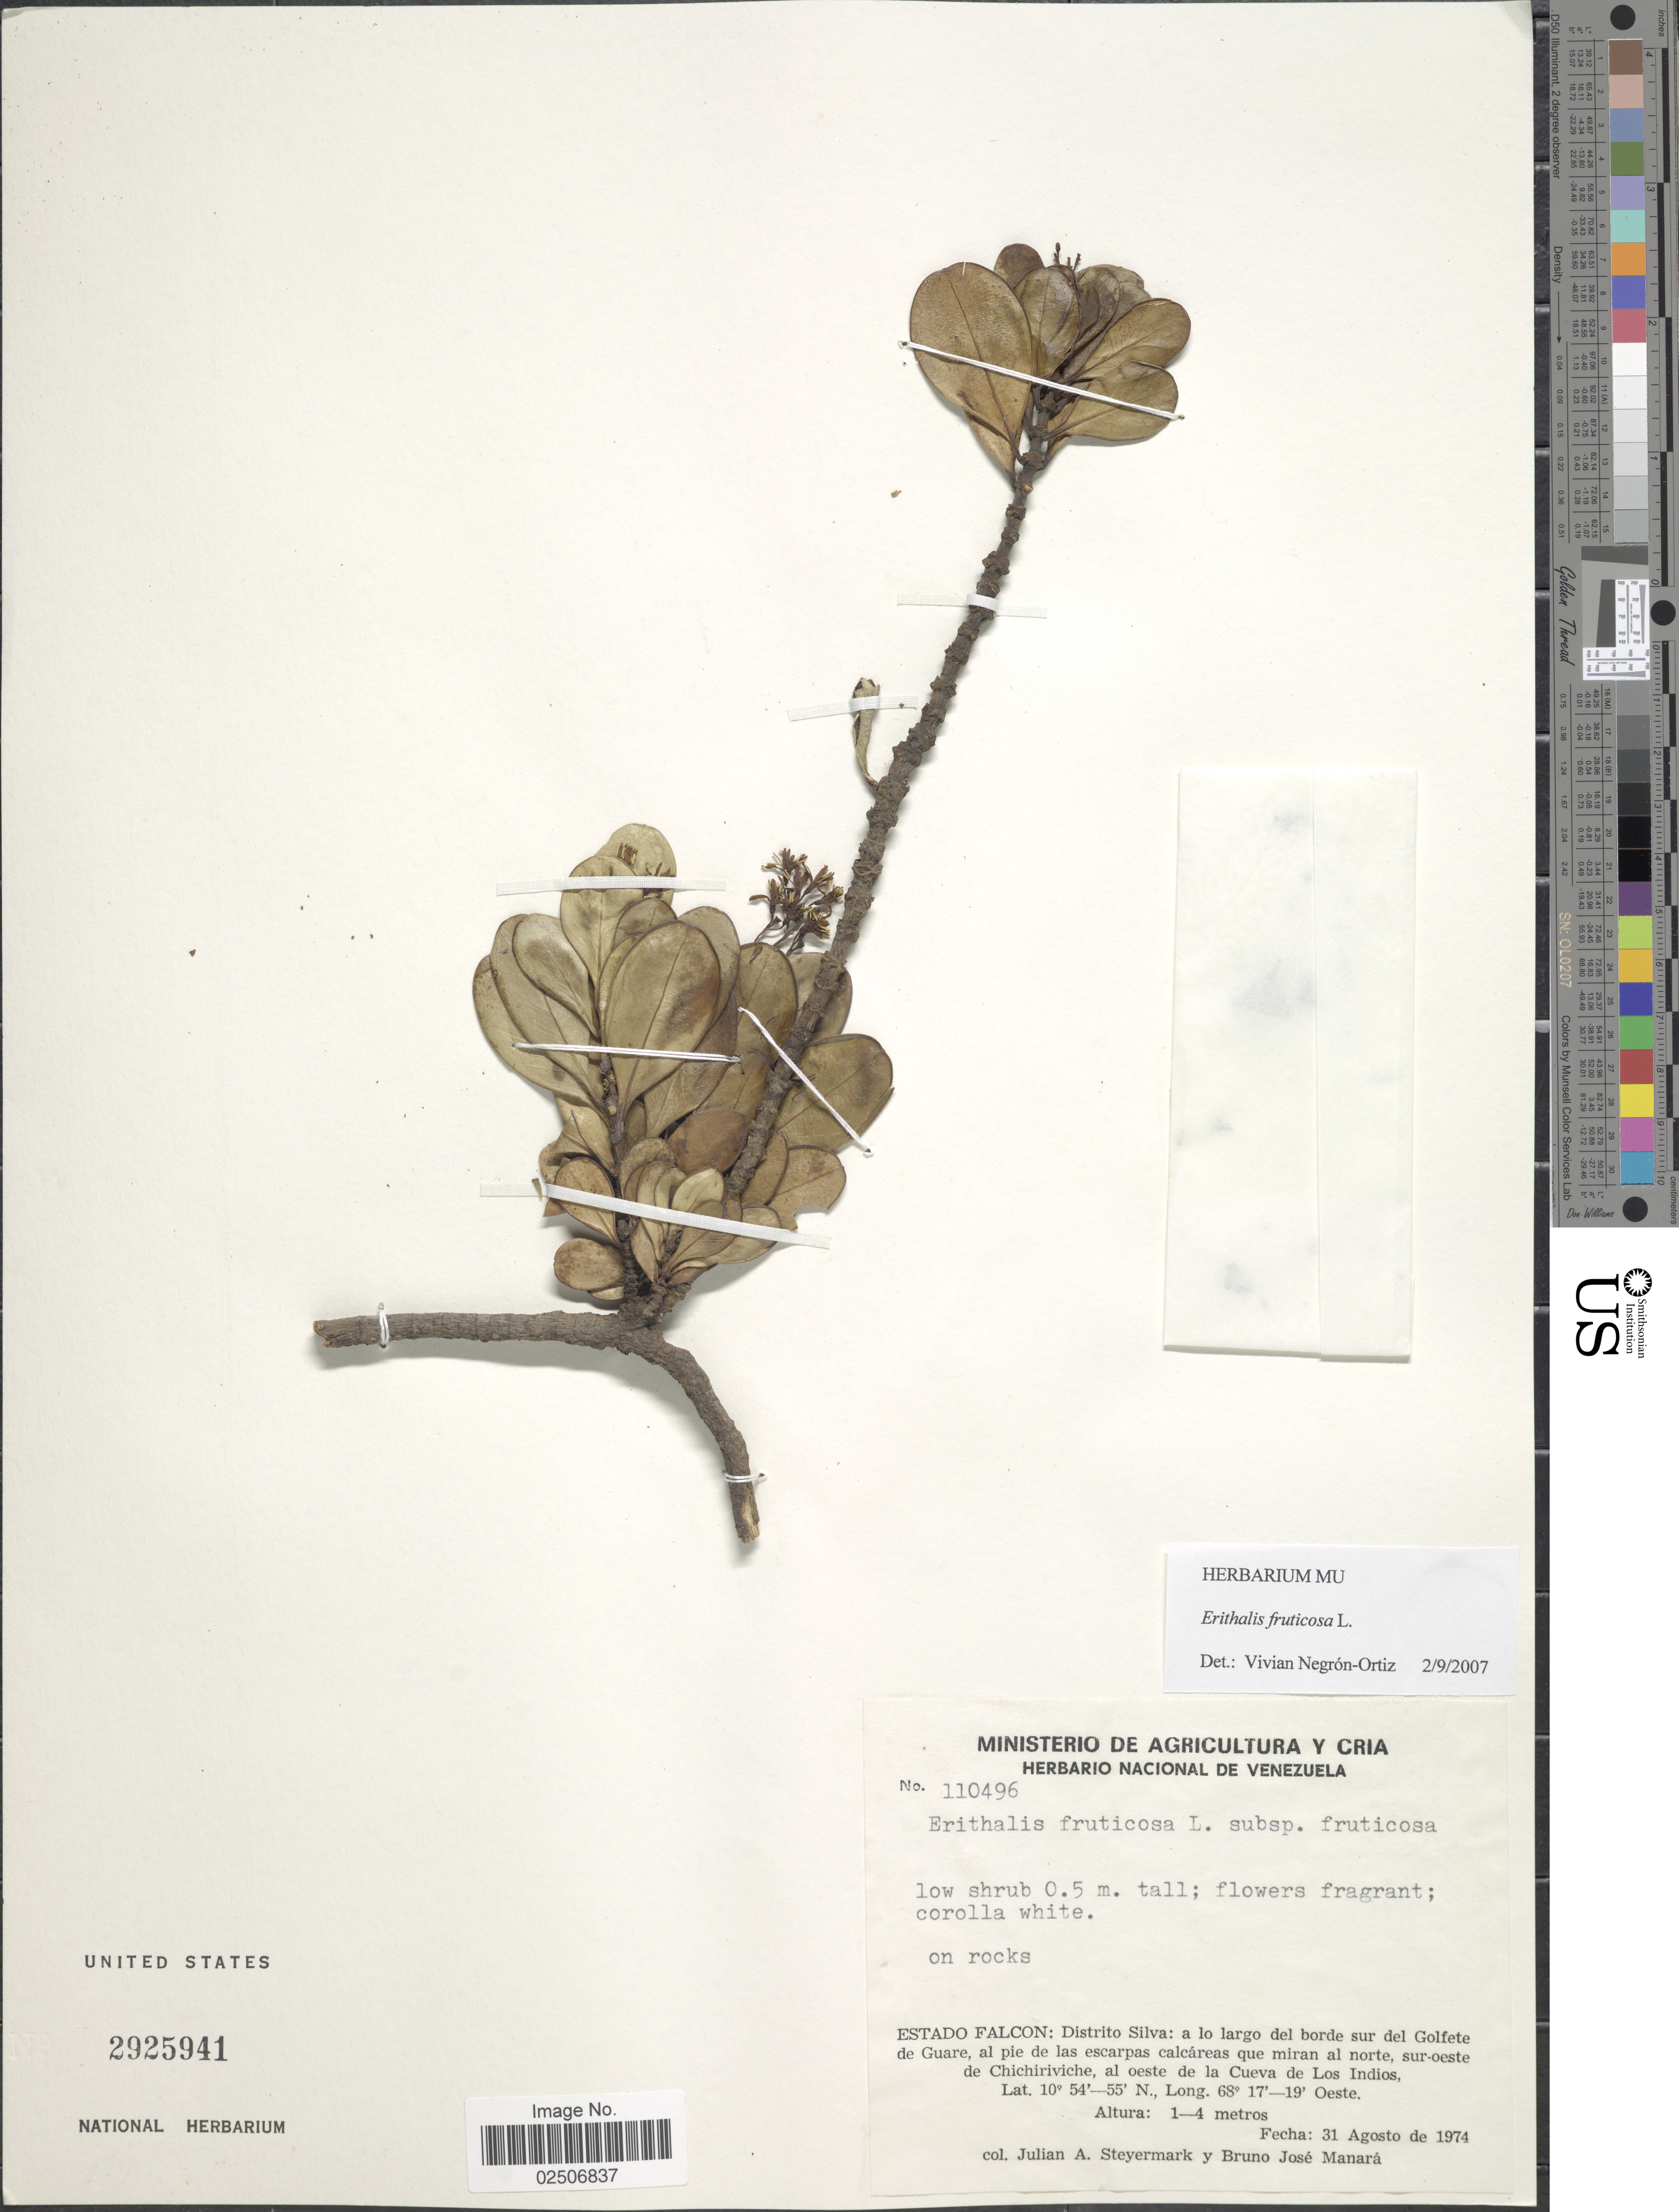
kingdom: Plantae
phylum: Tracheophyta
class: Magnoliopsida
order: Gentianales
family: Rubiaceae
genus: Erithalis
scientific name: Erithalis fruticosa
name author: L.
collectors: J. Steyermark & B. Manara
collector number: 110496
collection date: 1974-08-31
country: Venezuela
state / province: Falcón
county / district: Silva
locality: Distrito Silva: a lo largo del borde sur del Golfete de Guare, al pie de las escarpas calcareas que miran al norte, sur-oeste de Chichiriviche, al oeste de la Cueva de Los Indios, on rocks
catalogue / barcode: US 2925941